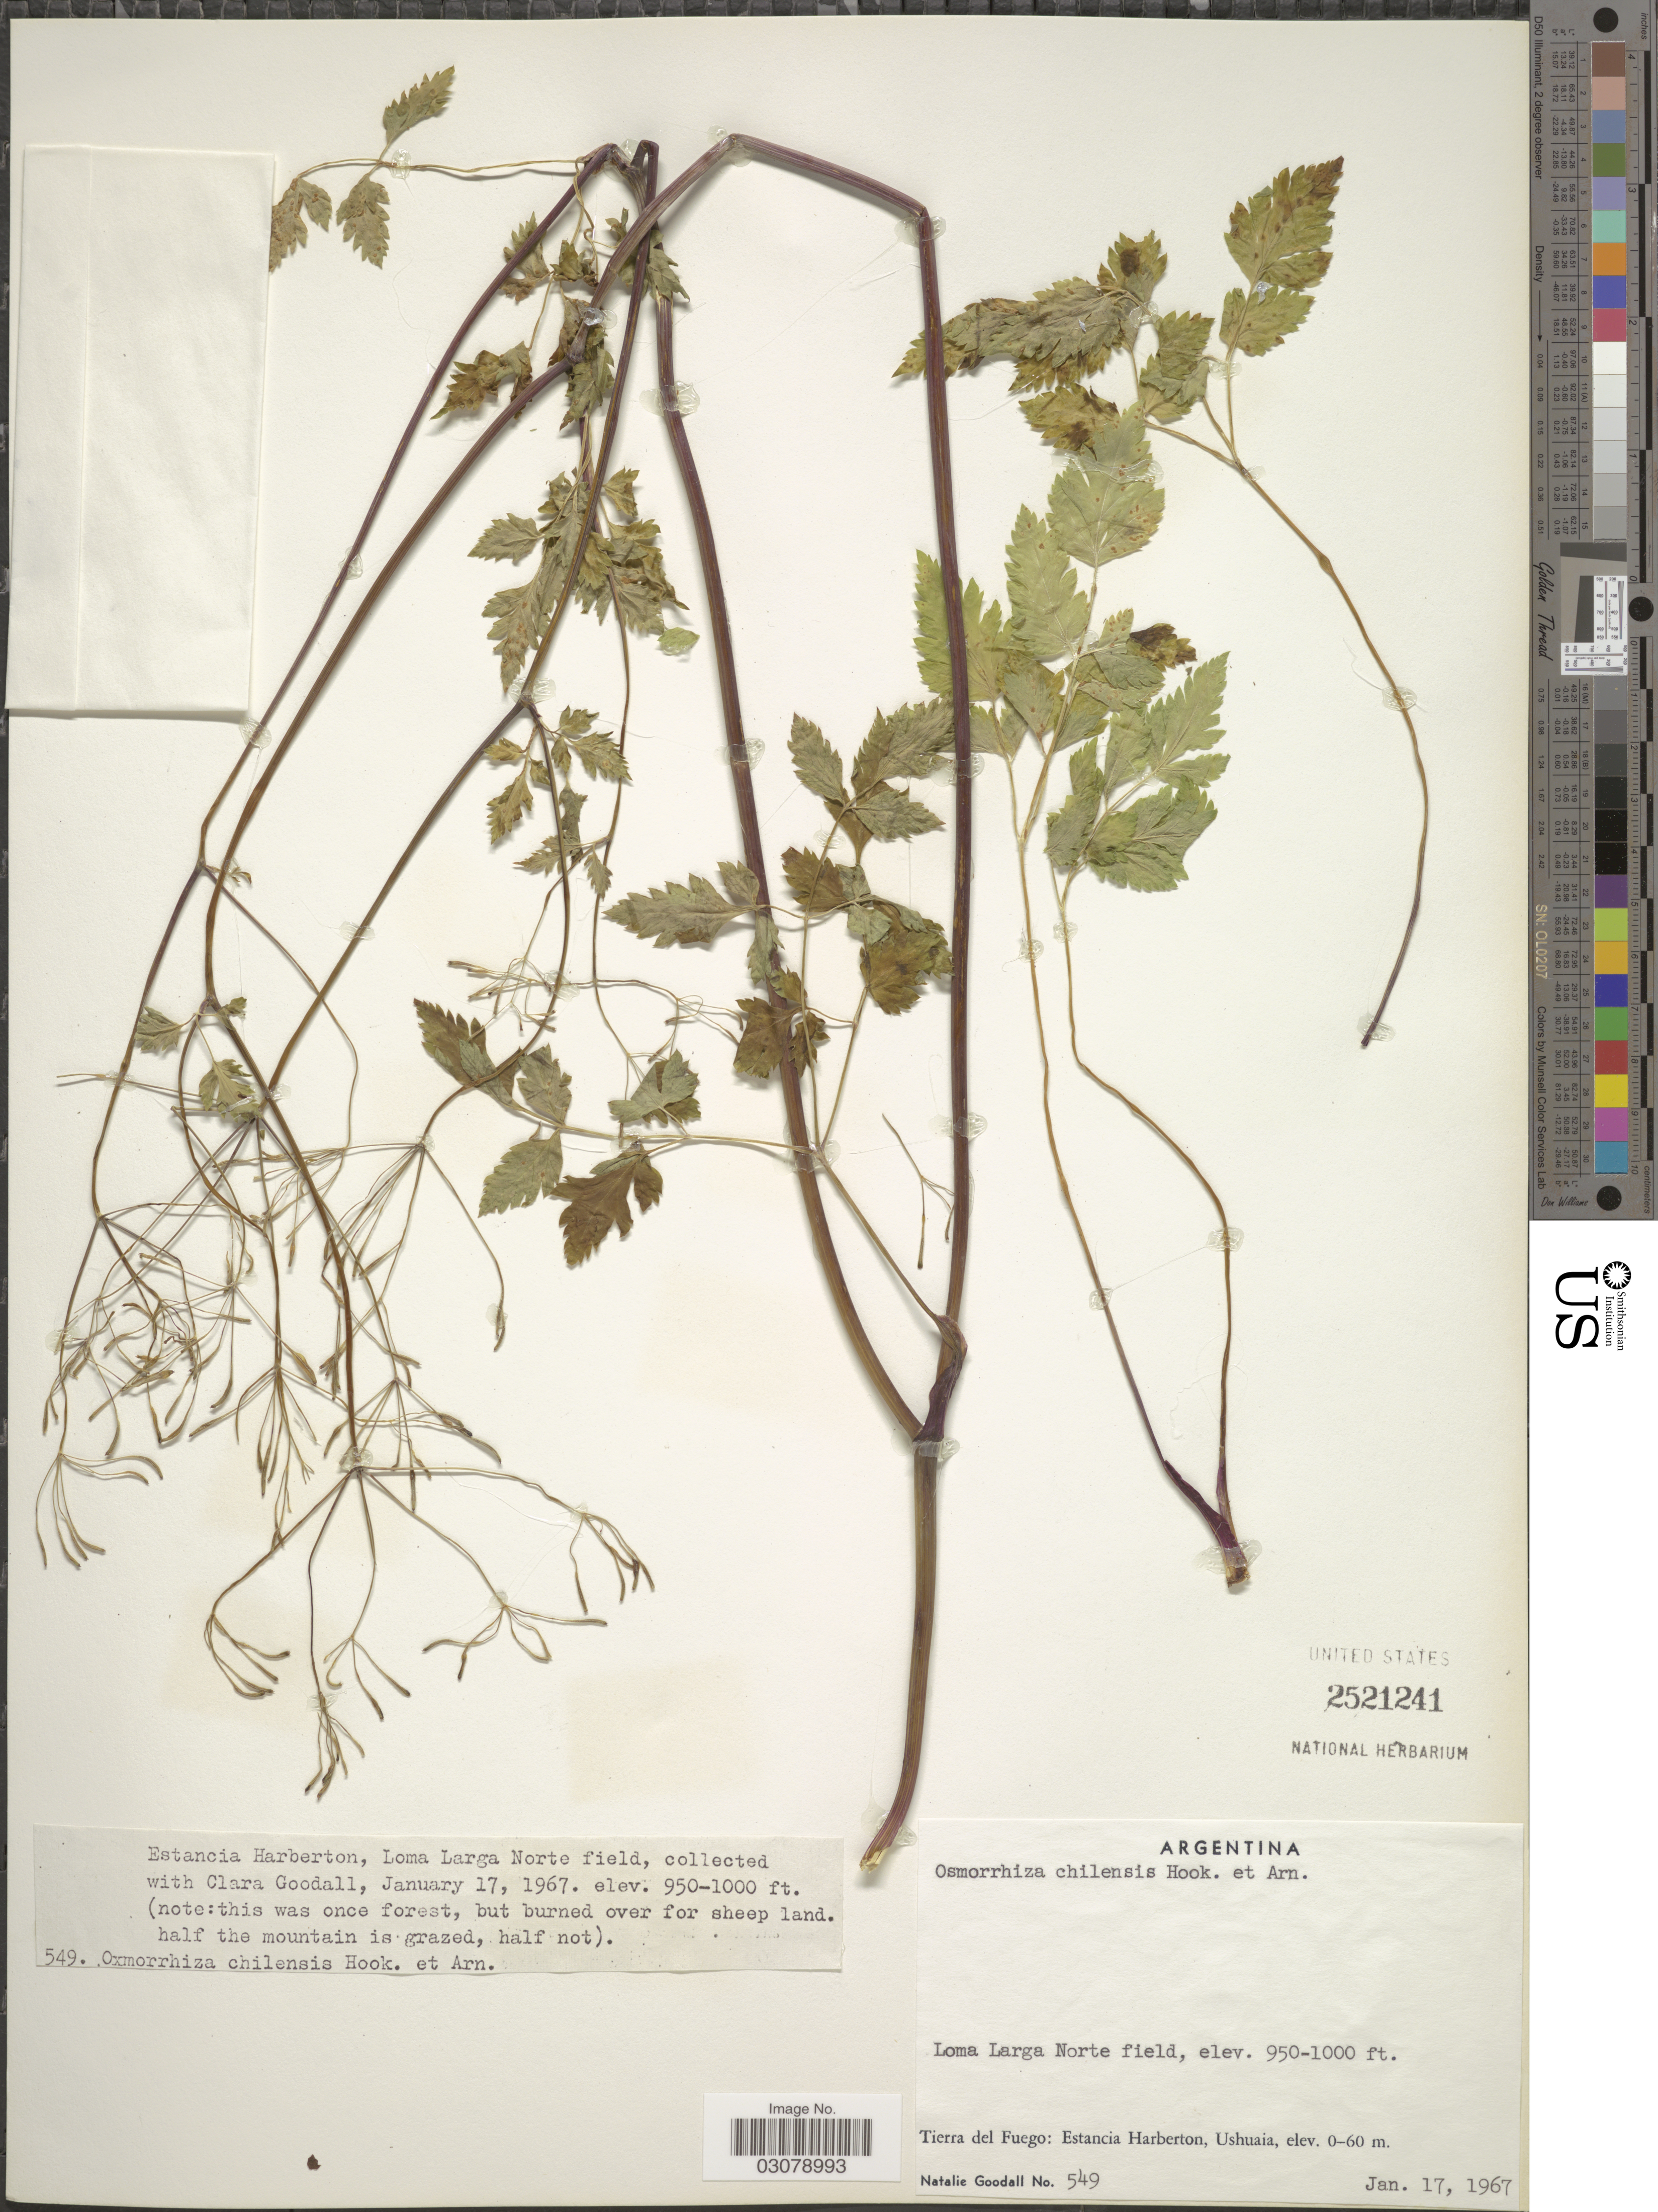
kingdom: Plantae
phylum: Tracheophyta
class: Magnoliopsida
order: Apiales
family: Apiaceae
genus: Osmorhiza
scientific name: Osmorhiza chilensis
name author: Hook. & Arn.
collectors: N. Goodall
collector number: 549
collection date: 1967-01-17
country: Argentina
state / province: Tierra del Fuego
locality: Estancia Harberton, Loma Larga Norte field, Ushuaia.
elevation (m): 290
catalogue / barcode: US 2521241